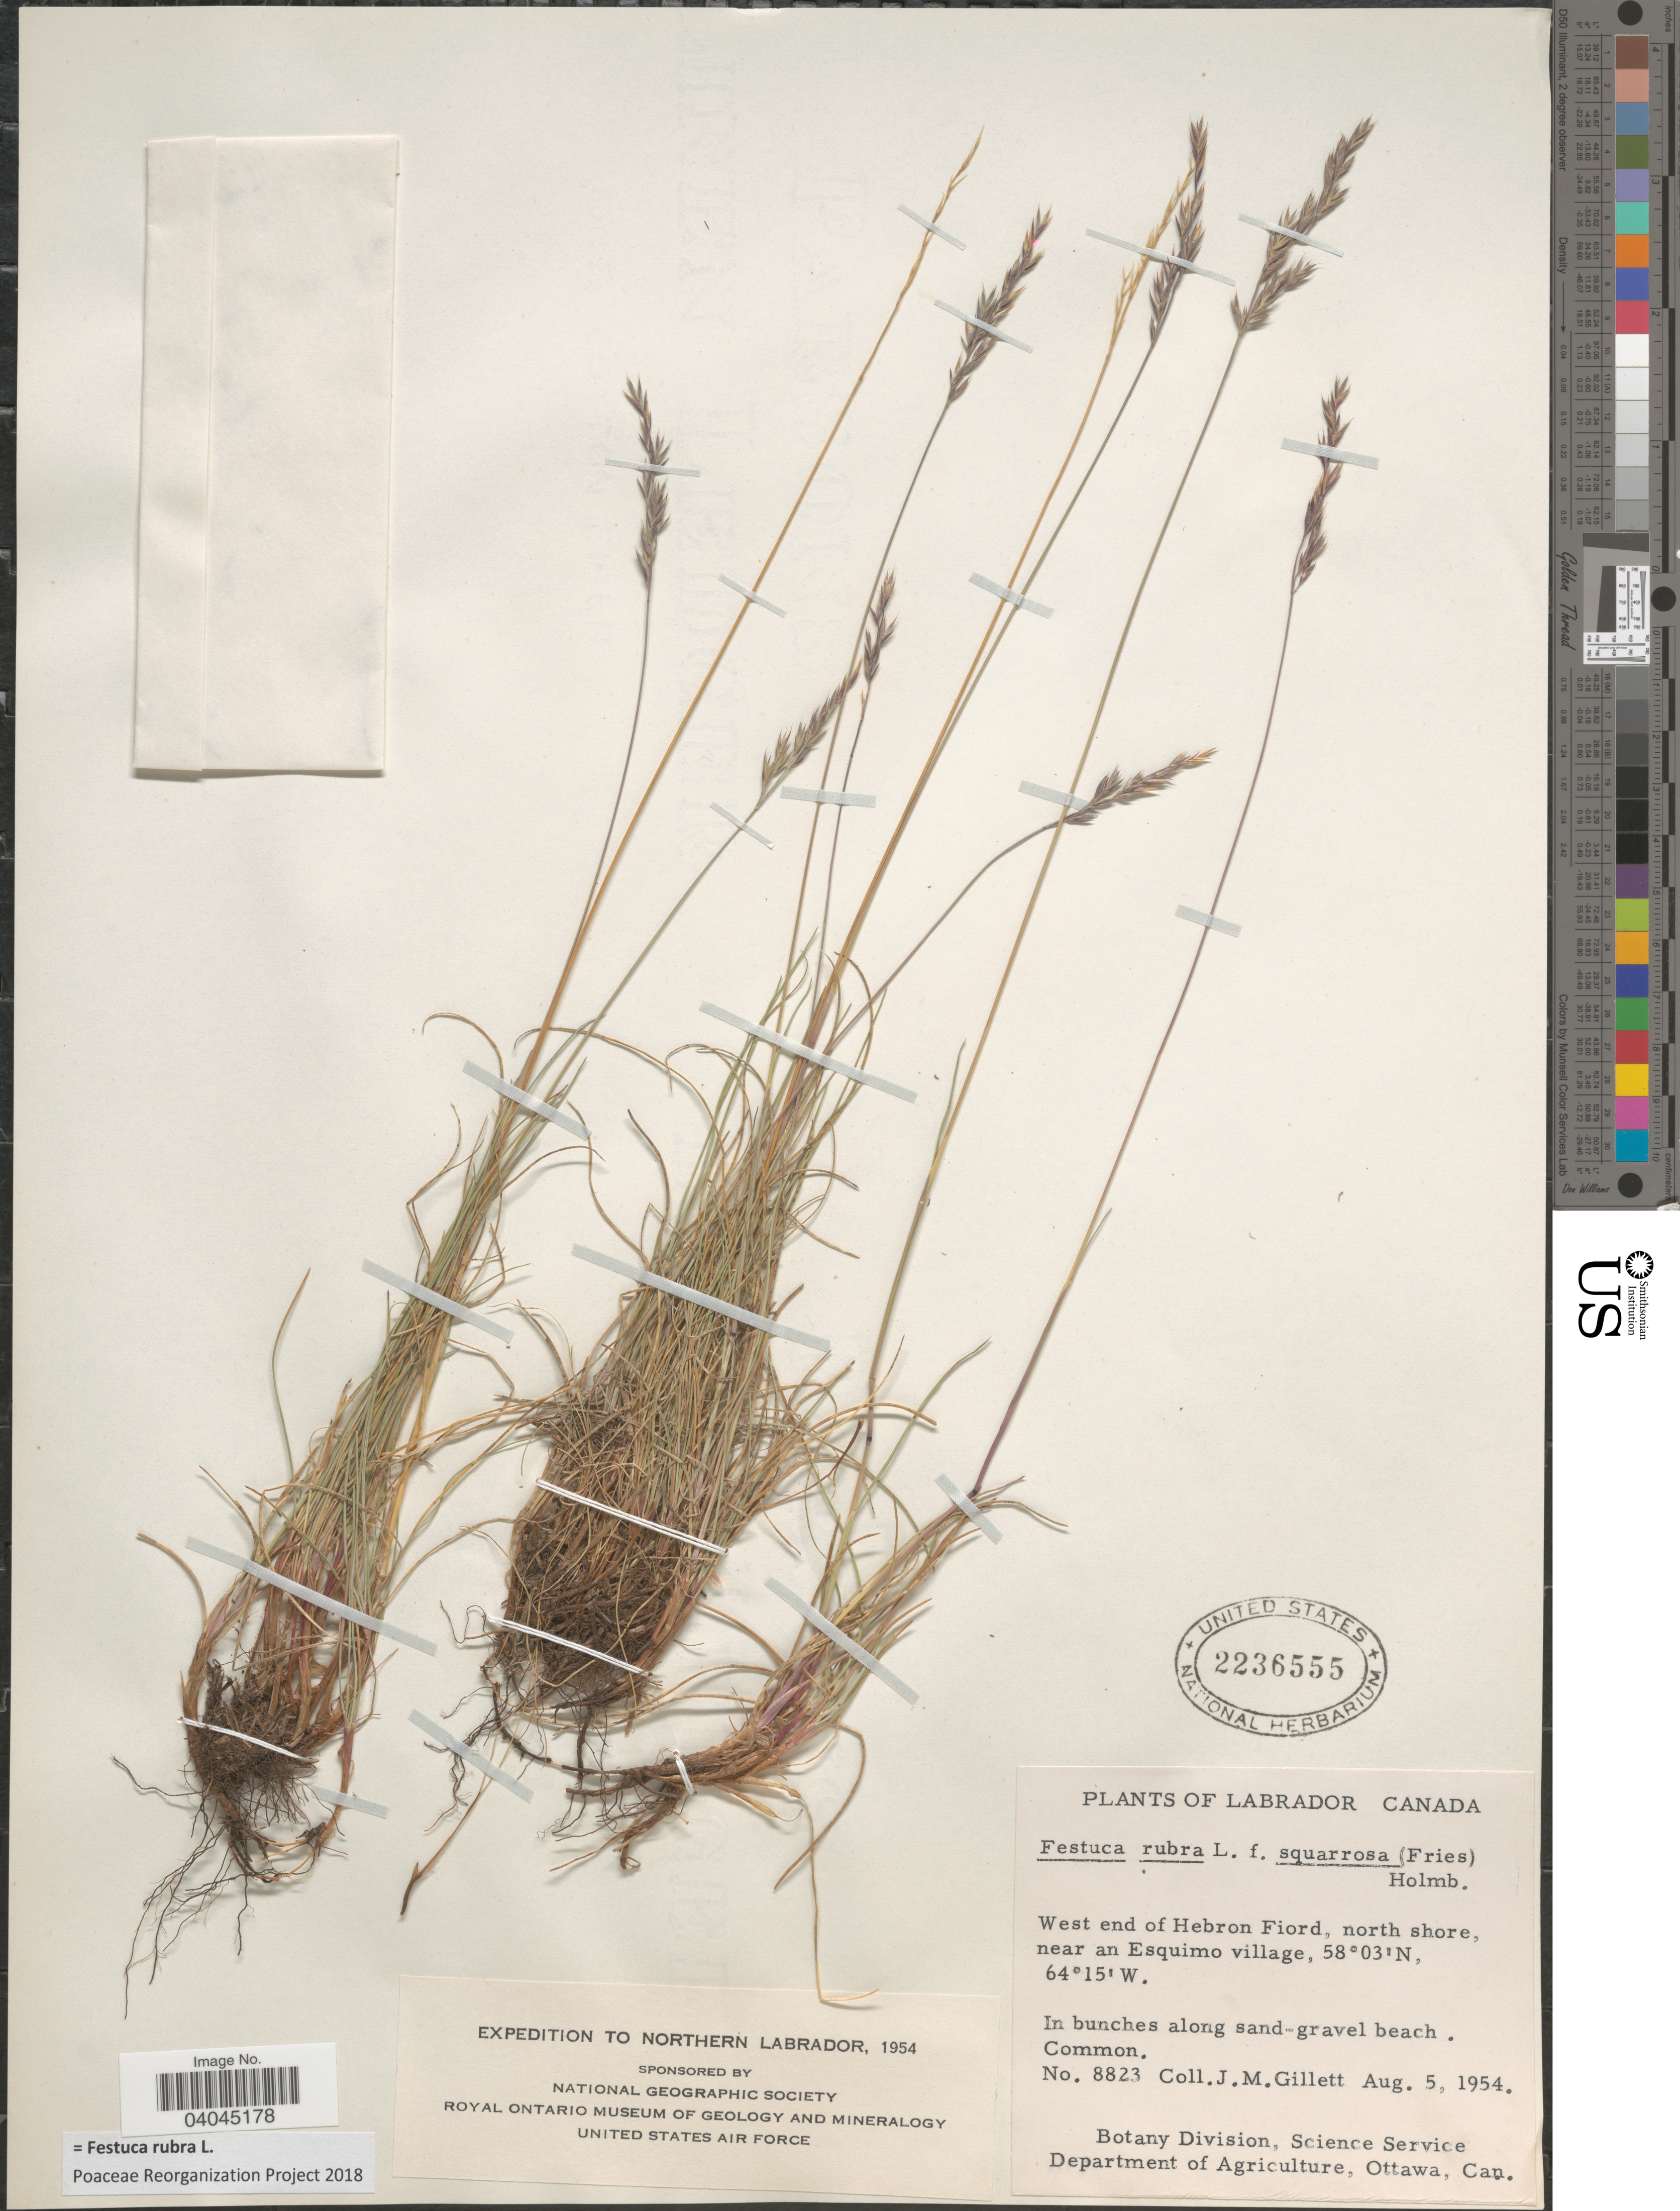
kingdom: Plantae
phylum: Tracheophyta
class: Liliopsida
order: Poales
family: Poaceae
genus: Festuca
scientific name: Festuca rubra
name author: L.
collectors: J. M. Gillett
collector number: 8823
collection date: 1954-08-05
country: Canada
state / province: Newfoundland and Labrador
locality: Northern Labrador. West end of Hebron Fiord, north shore, near an Esquimo village.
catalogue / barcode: US 2236555